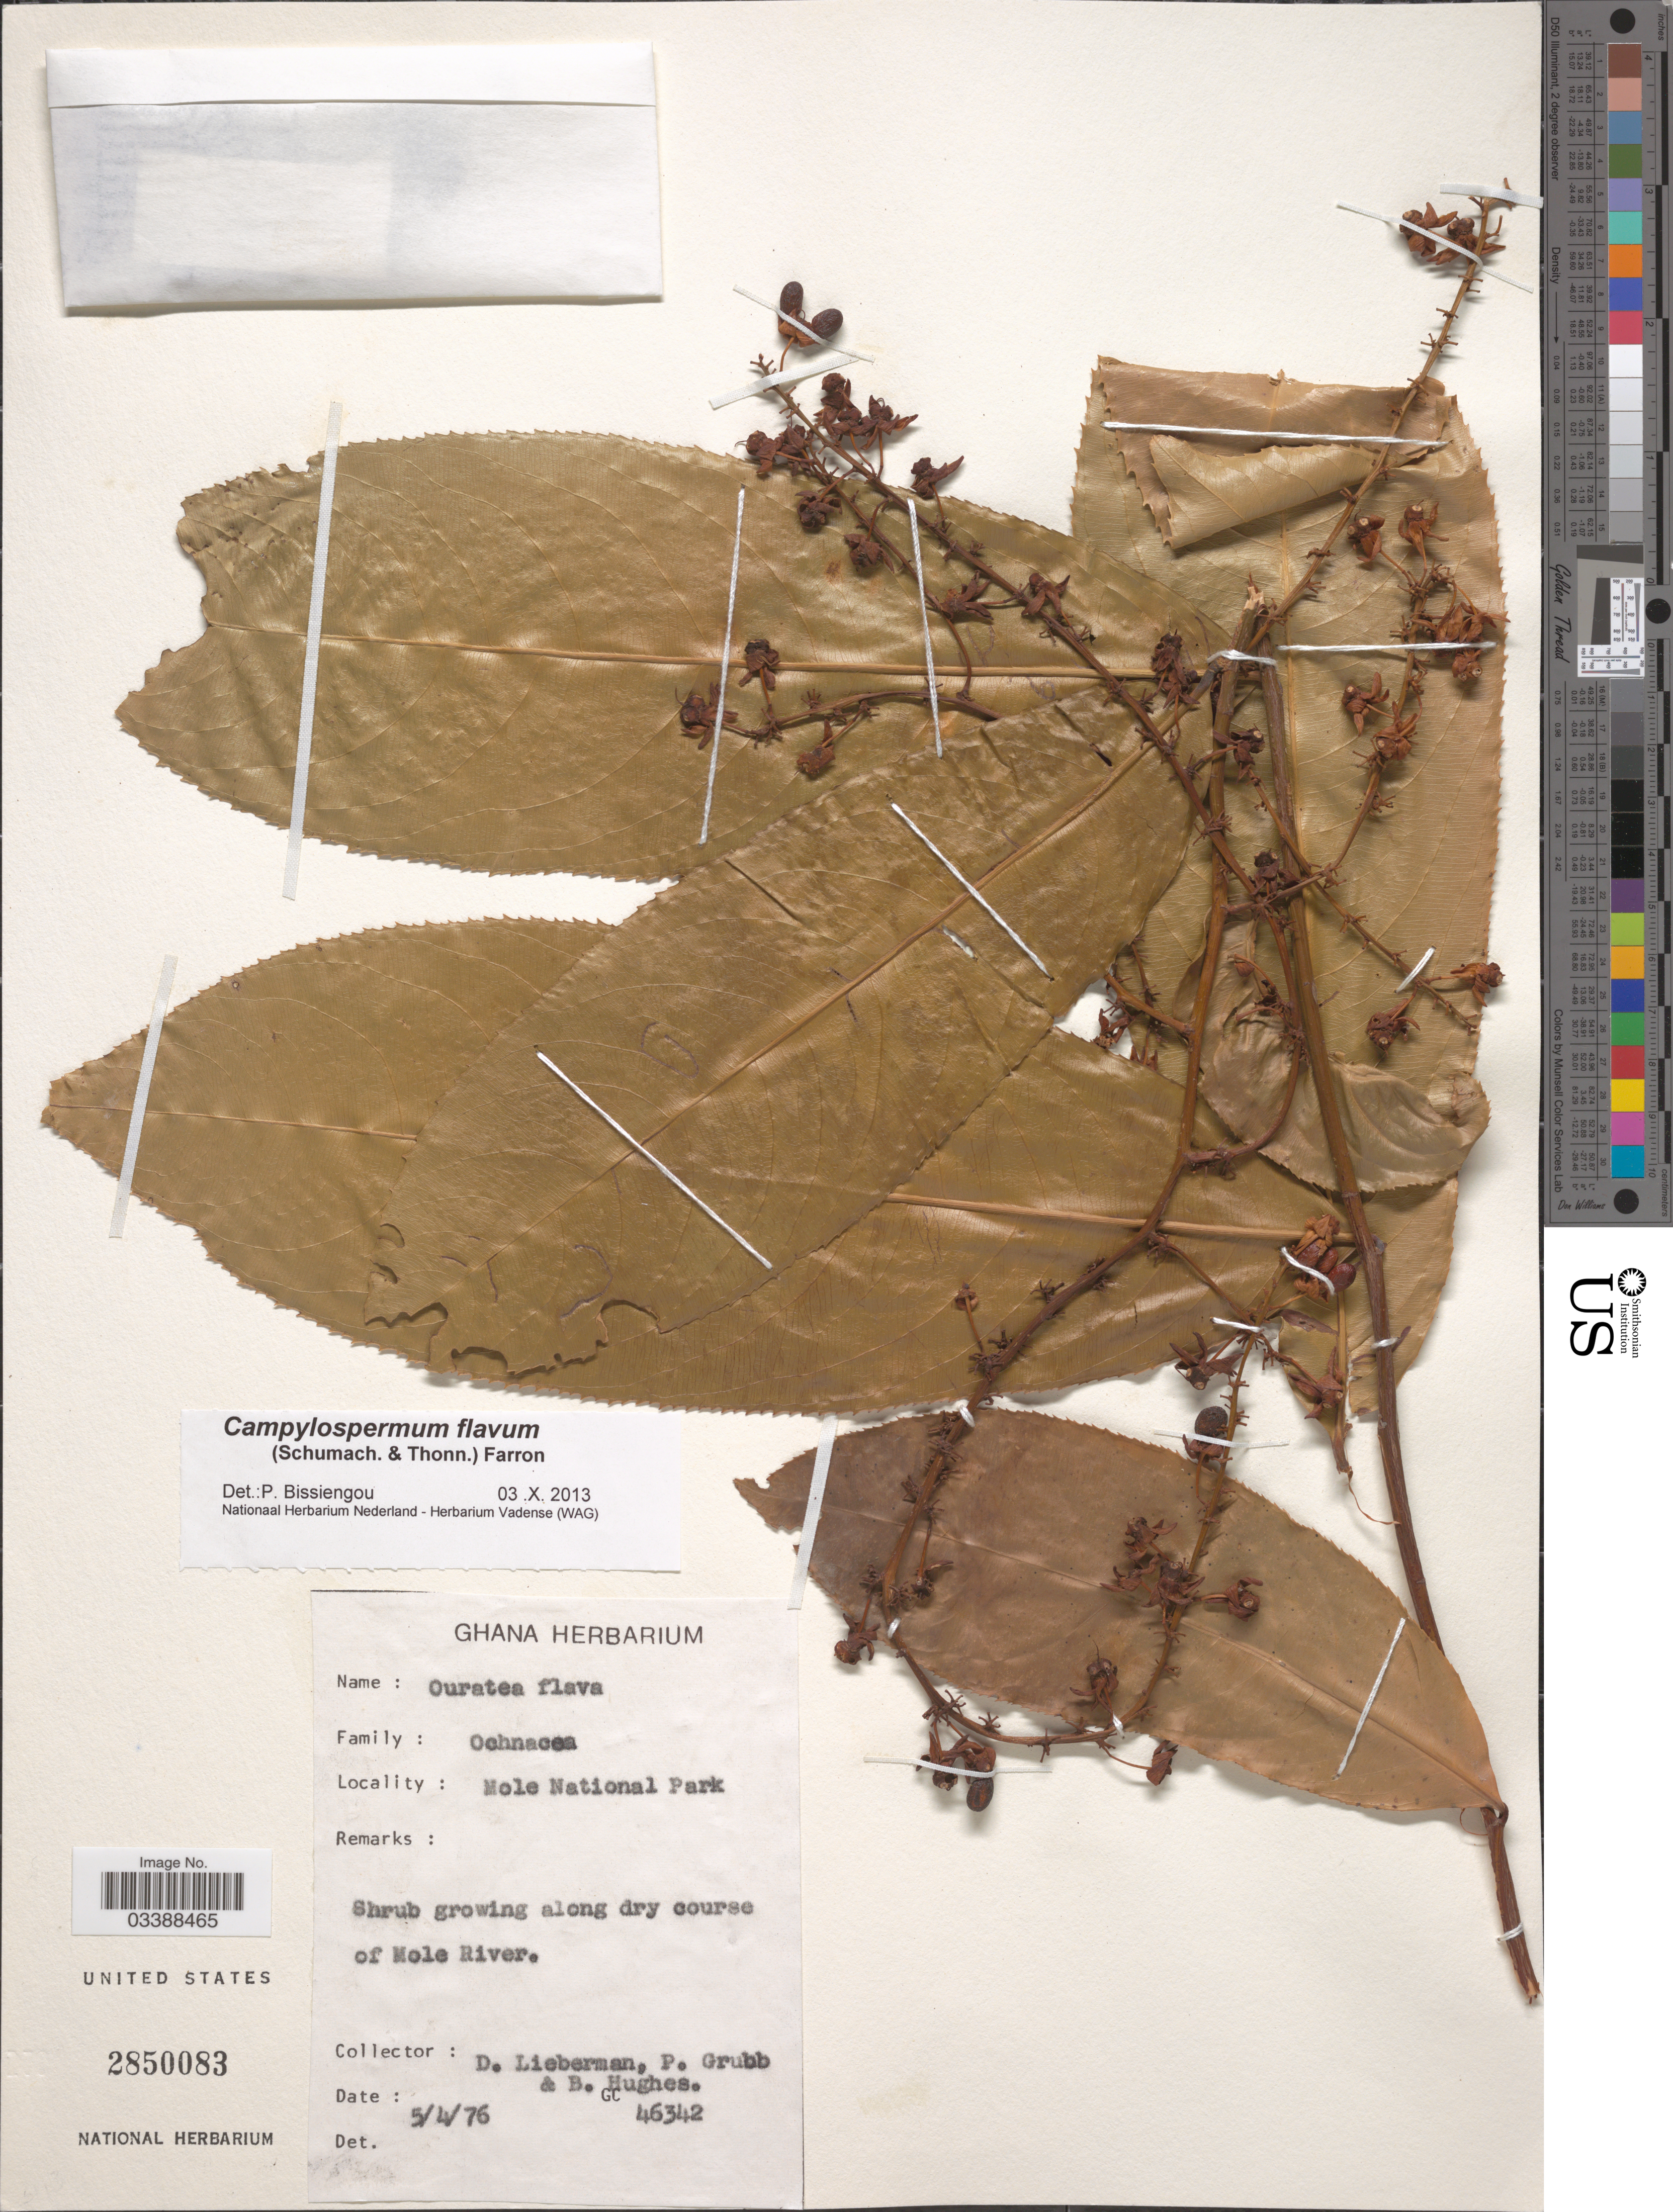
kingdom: Plantae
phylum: Tracheophyta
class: Magnoliopsida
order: Malpighiales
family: Ochnaceae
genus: Campylospermum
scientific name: Campylospermum flavum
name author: (Schumach. & Thonning ex Stapf) Farron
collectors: D. Lieberman, P. J. Grubb & B. Hughes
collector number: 46342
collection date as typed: Transcribed d/m/y: 5/4/76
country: Ghana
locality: Mole National Park. Shrub growing along dry course of Mole River.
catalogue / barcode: US 2850083